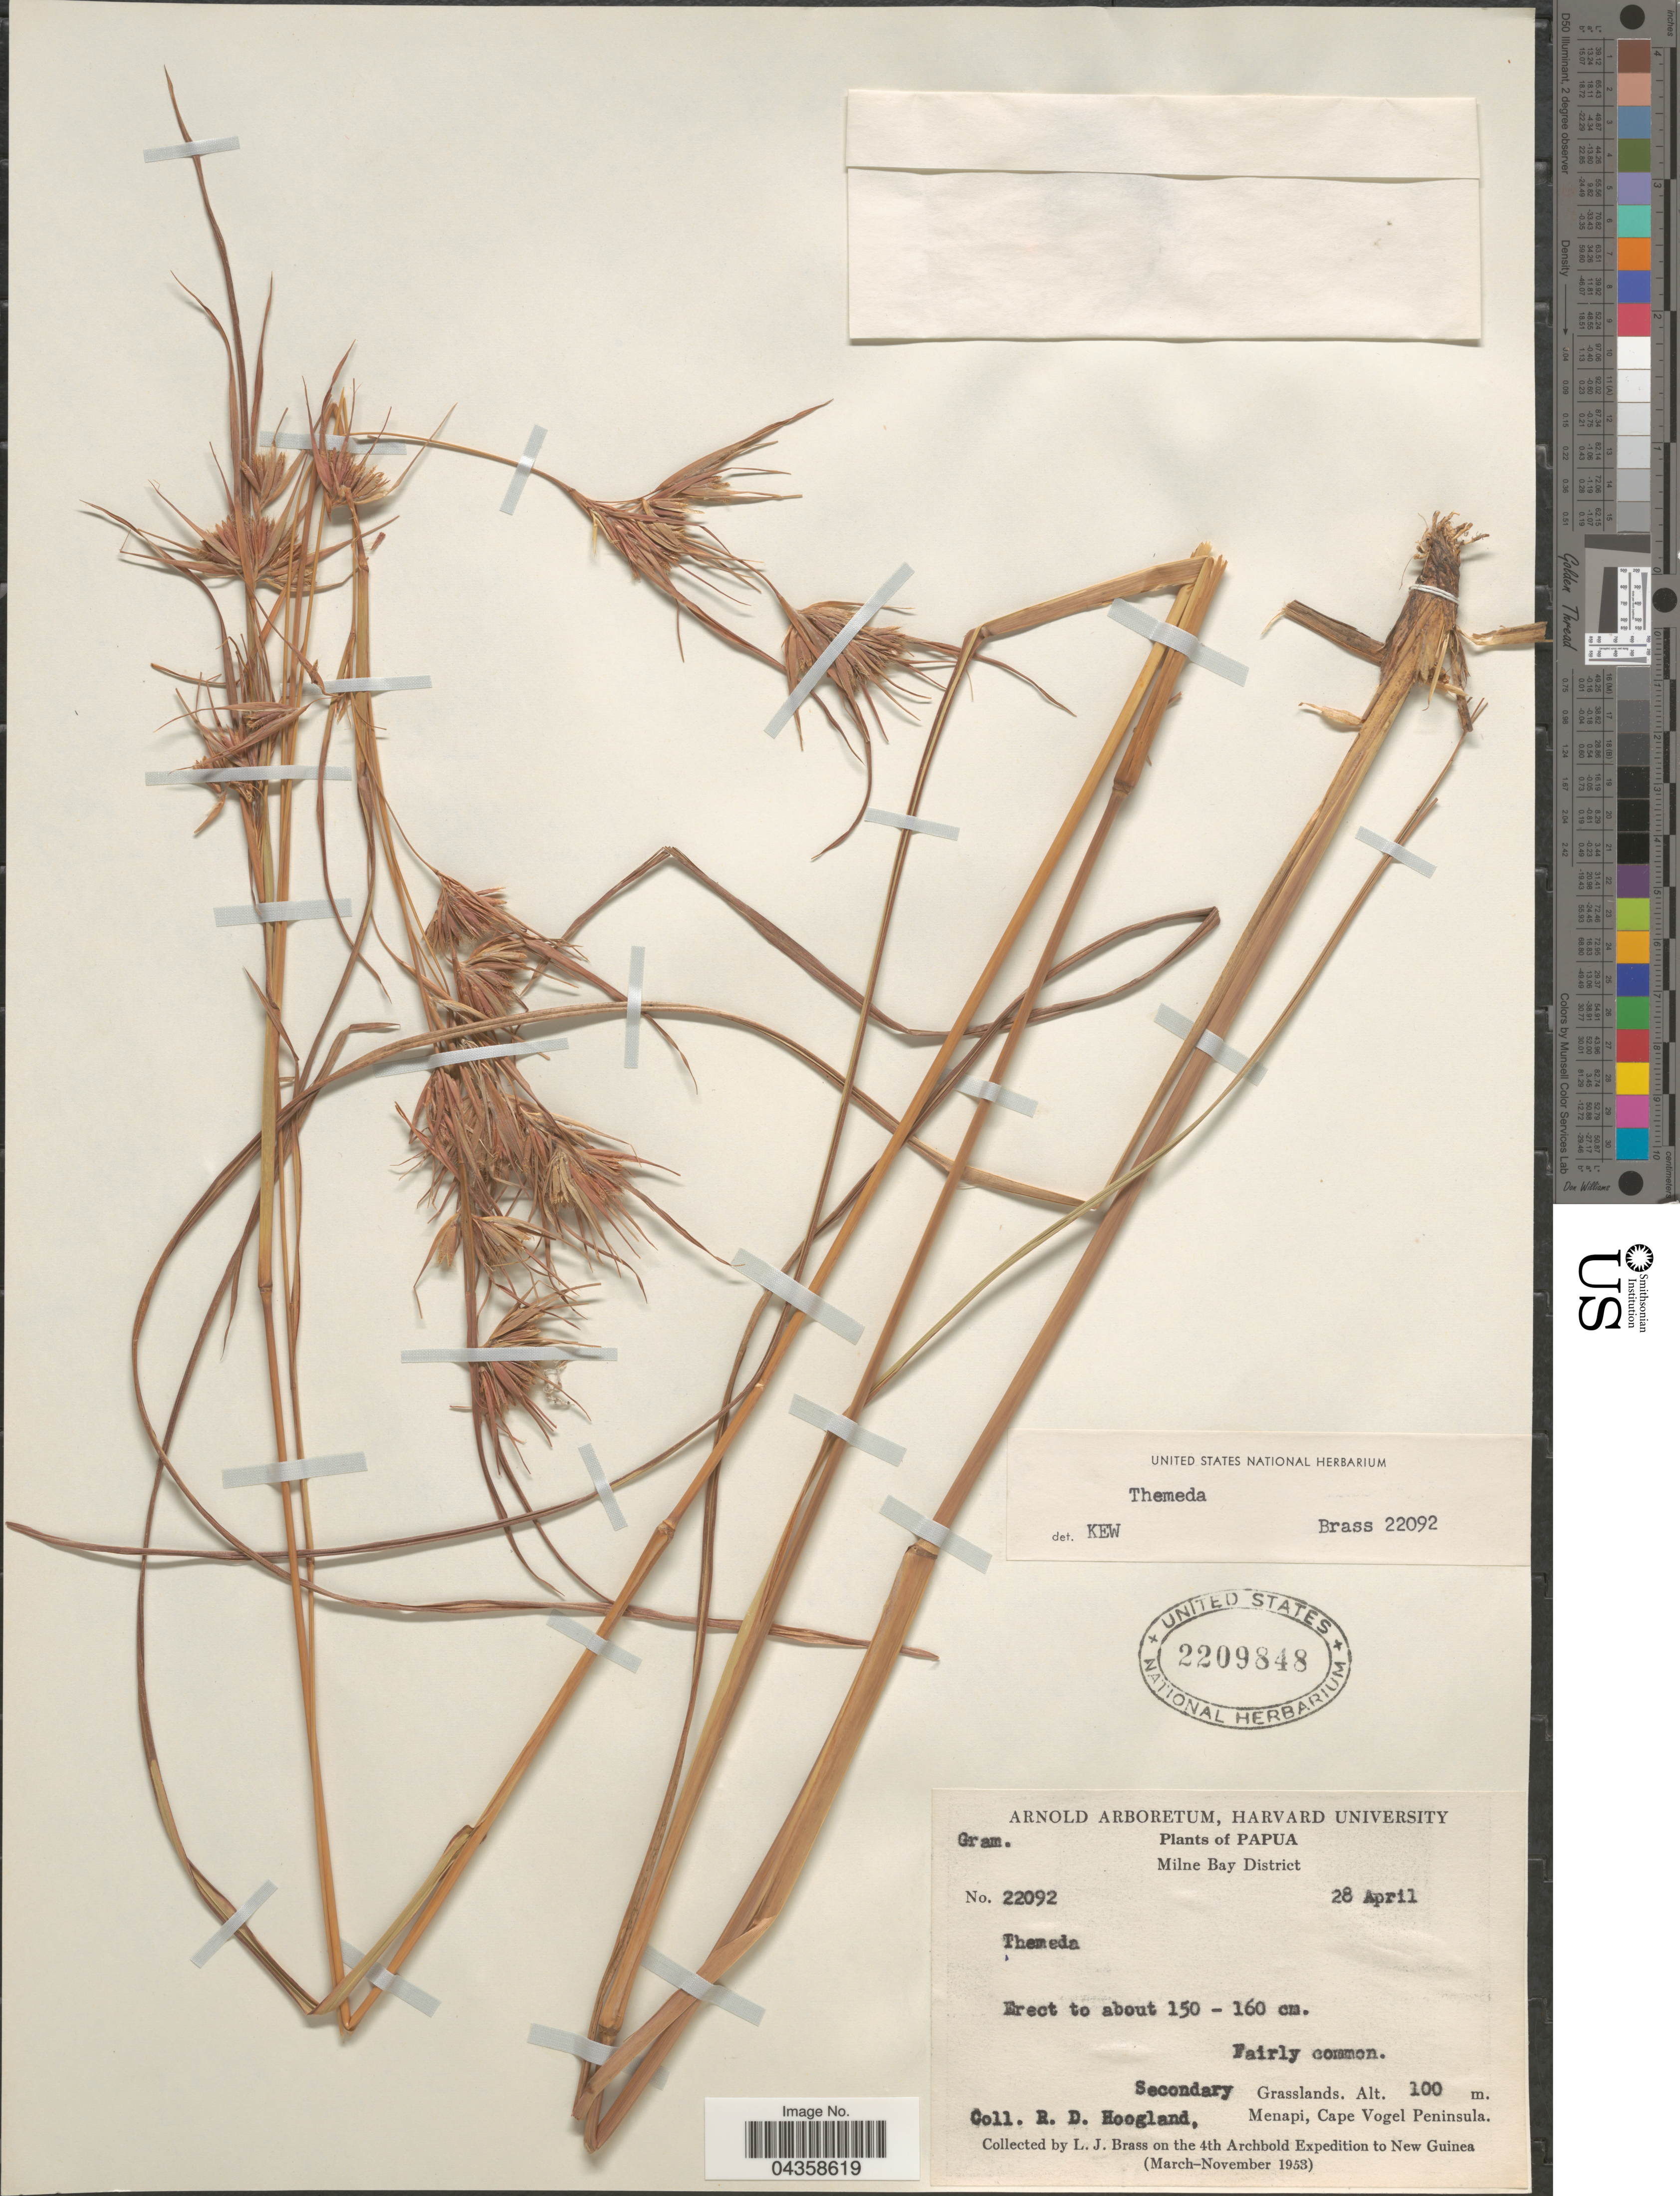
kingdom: Plantae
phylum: Tracheophyta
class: Liliopsida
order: Poales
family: Poaceae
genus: Themeda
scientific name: Themeda sp.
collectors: R. D. Hoogland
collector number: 22092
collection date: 1953-04-28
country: Papua New Guinea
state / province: Milne Bay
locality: Papua. Milne Bay District. Menapi, Cape Vogel Peninsula. On the 4th Archbold Expedition to New Guinea.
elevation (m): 100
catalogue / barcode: US 2209848